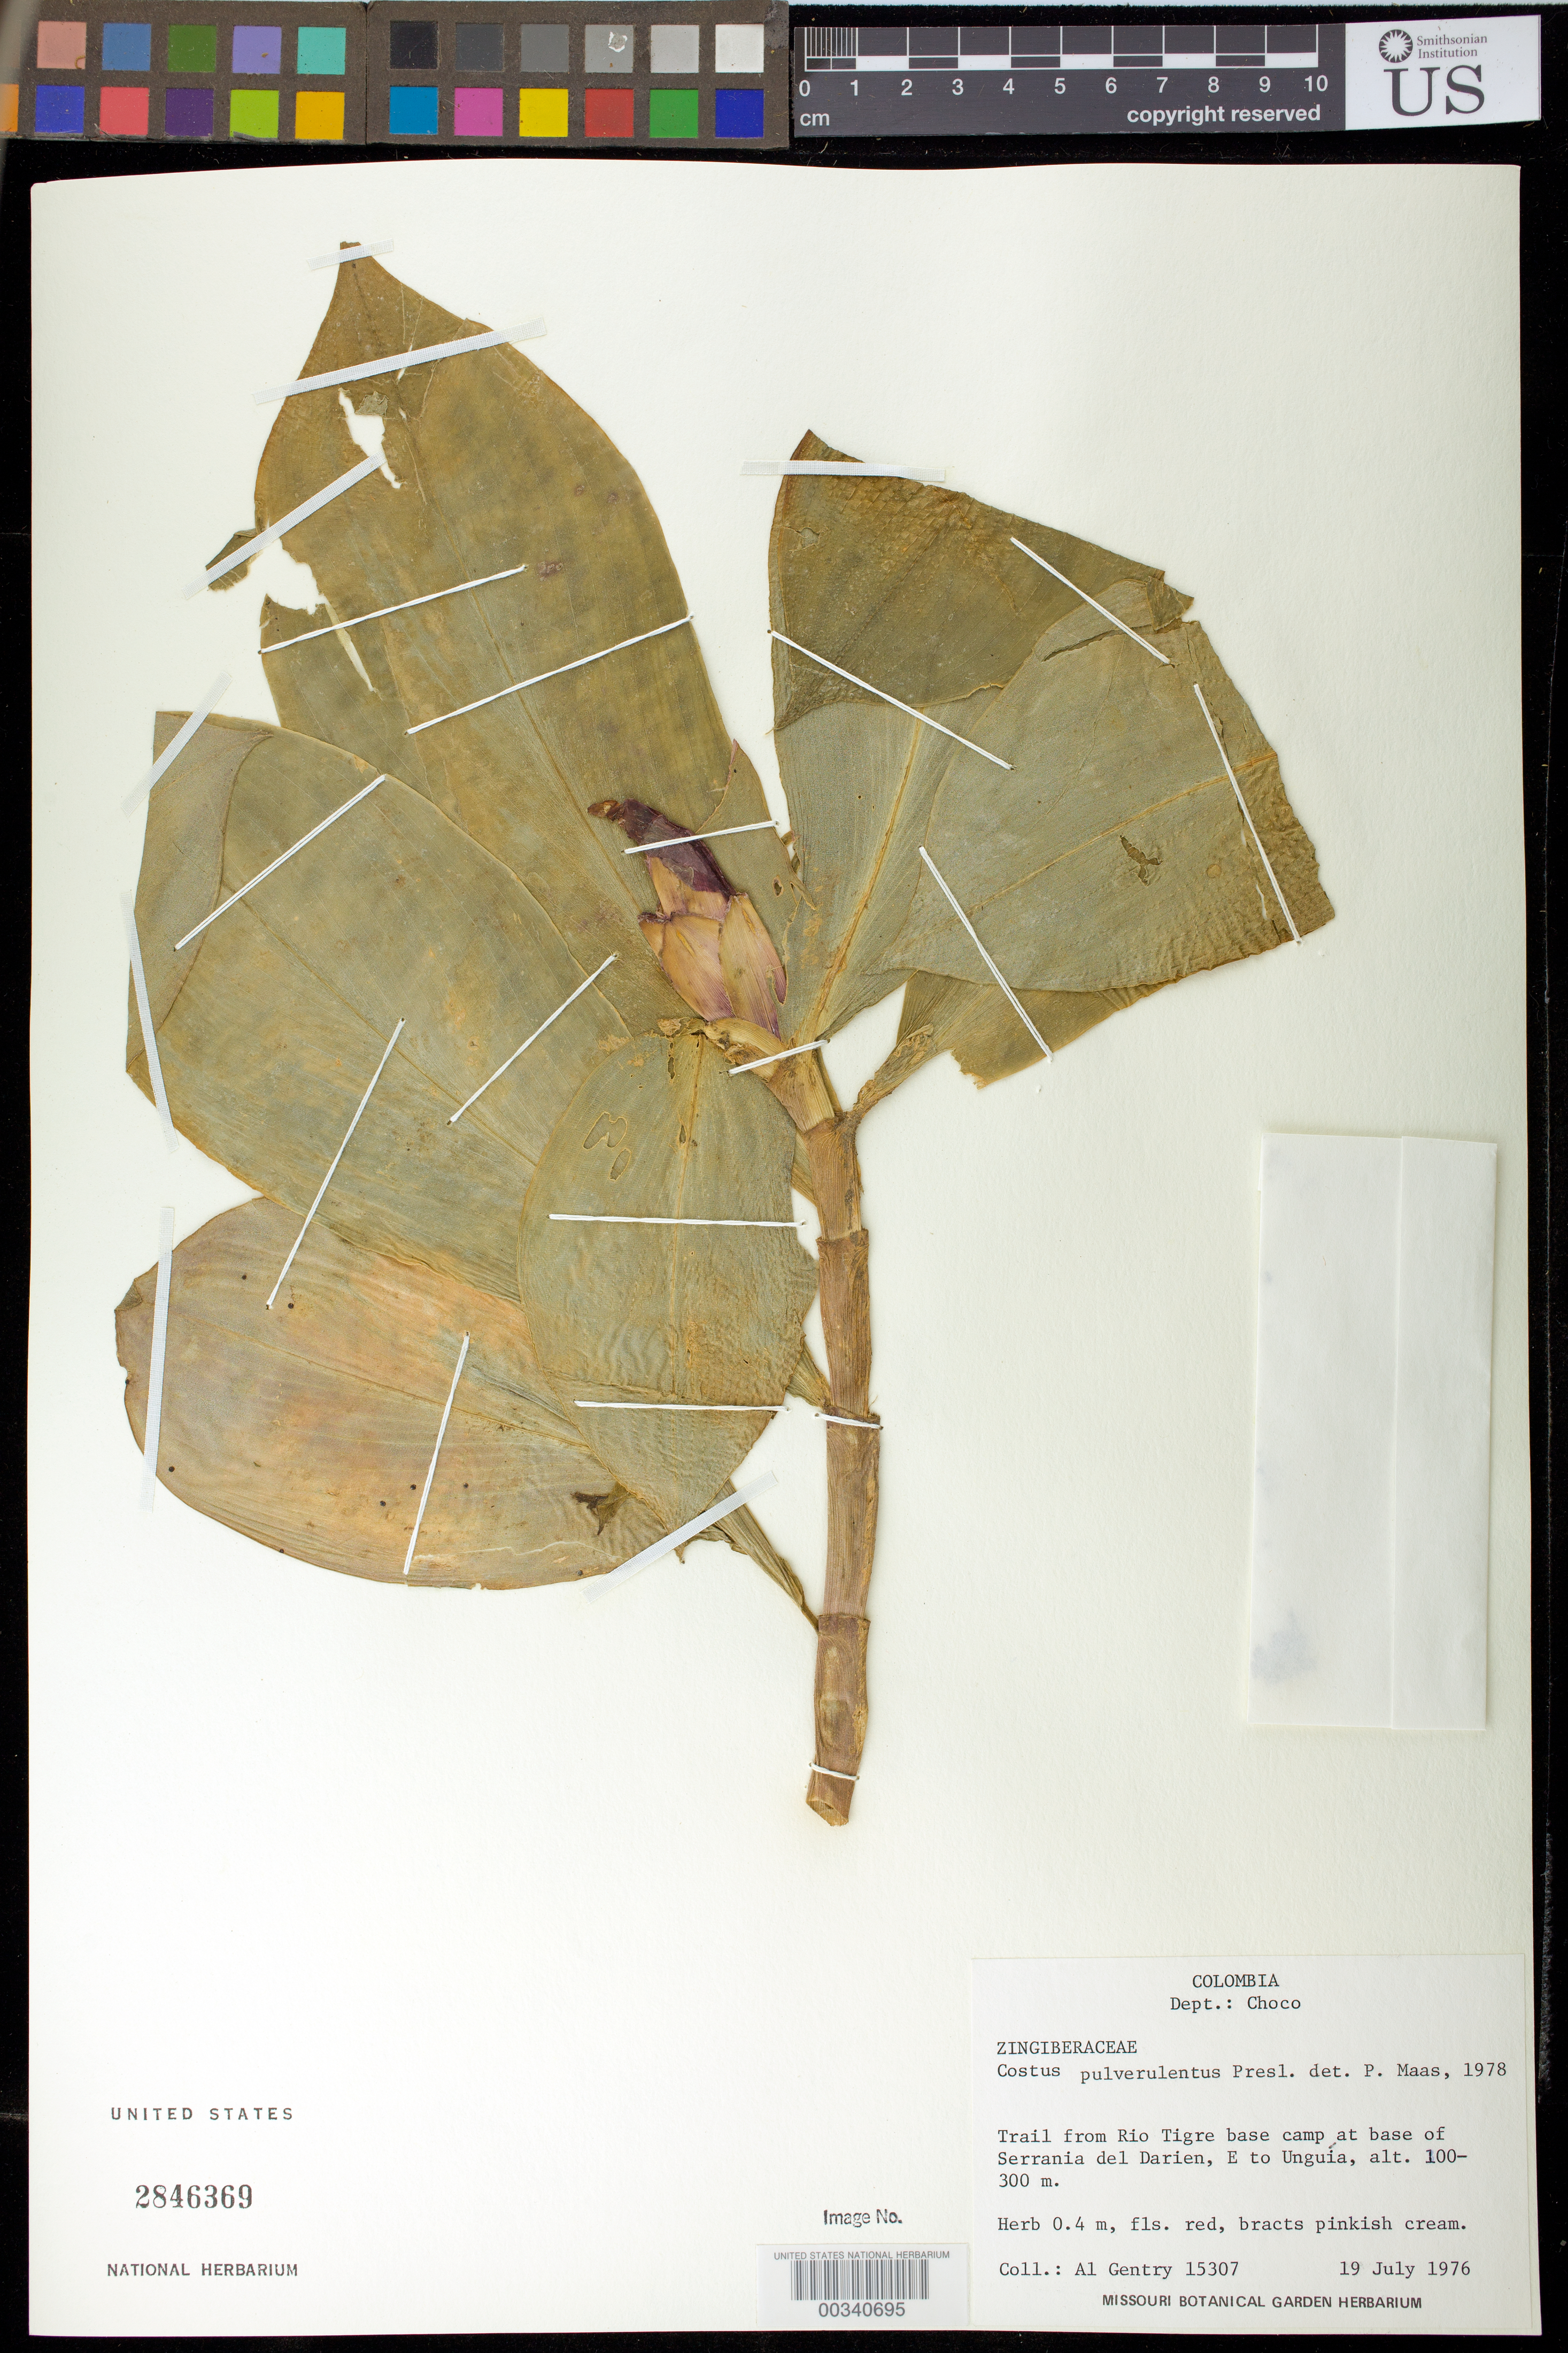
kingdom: Plantae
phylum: Tracheophyta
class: Liliopsida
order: Zingiberales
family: Costaceae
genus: Costus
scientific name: Costus pulverulentus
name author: C. Presl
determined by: Maas, Paul J. M.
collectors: A. H. Gentry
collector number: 15307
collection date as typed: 19 Jul 1976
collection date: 1976-07-19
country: Colombia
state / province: Chocó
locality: Trail from Rio Tigre base camp at base of Serrania del Darien, E to Unguia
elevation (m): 100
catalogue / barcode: US 2846369